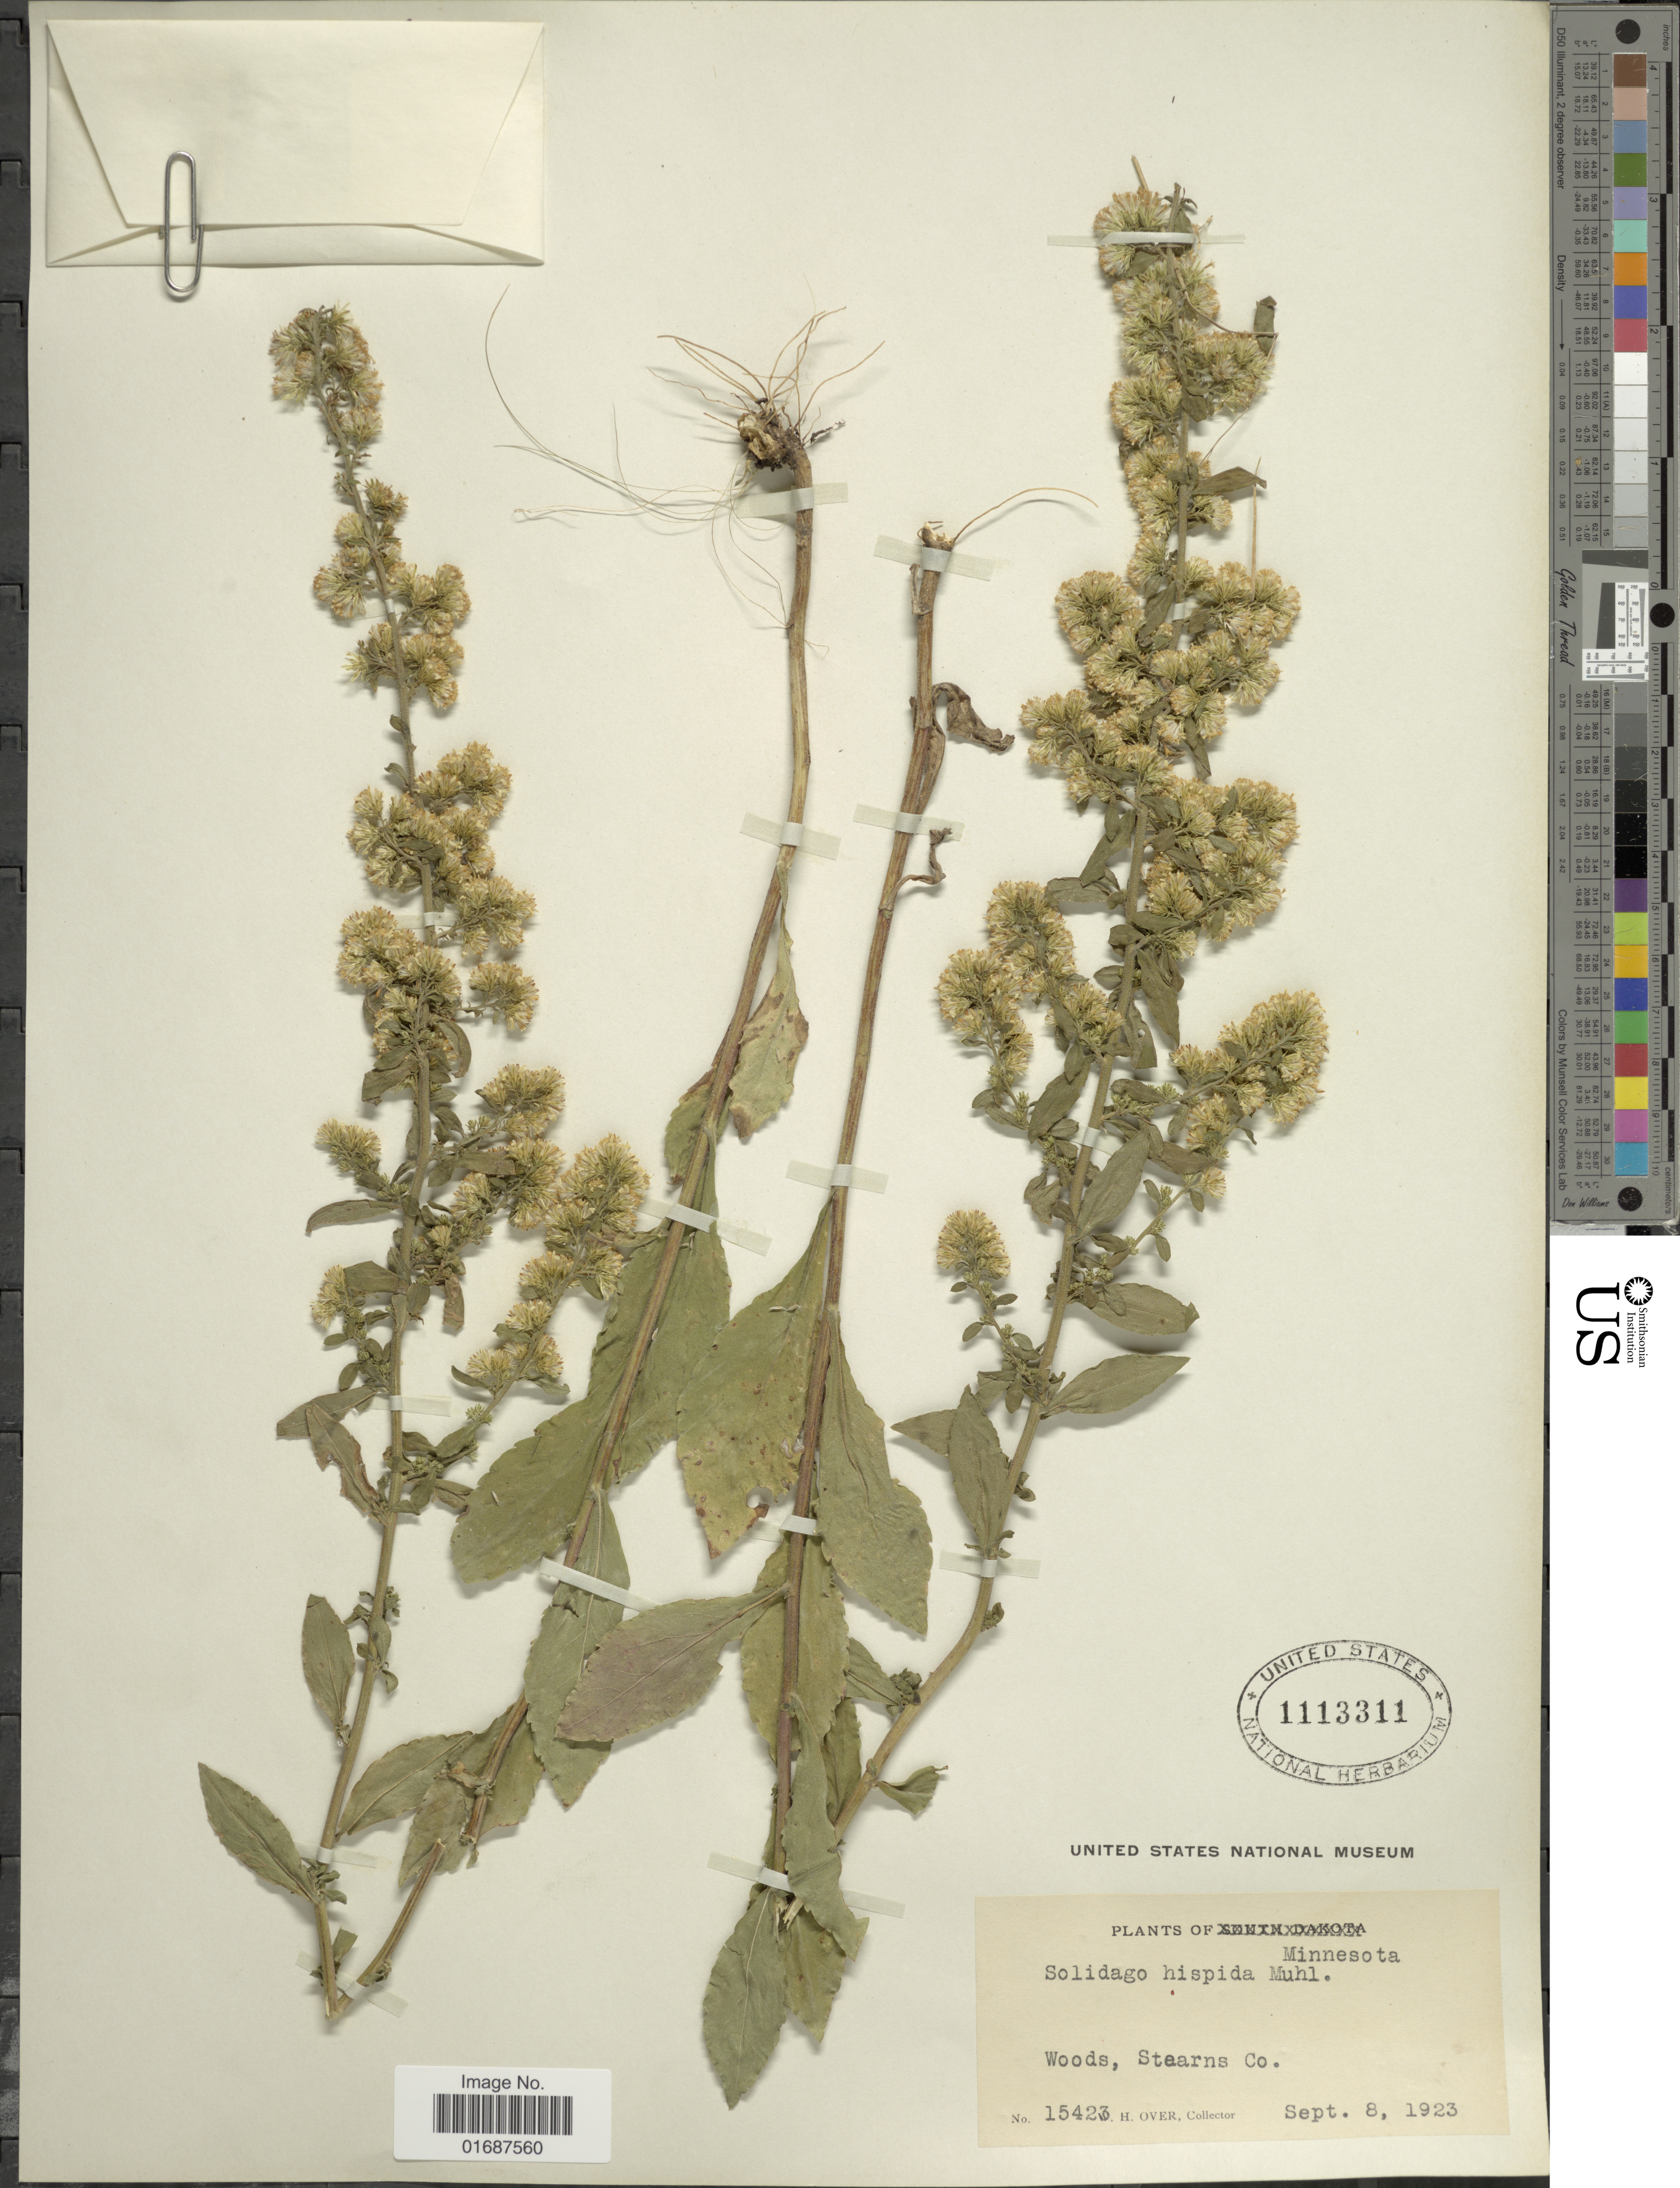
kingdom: Plantae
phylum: Tracheophyta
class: Magnoliopsida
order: Asterales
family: Asteraceae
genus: Solidago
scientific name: Solidago hispida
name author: Muhl. ex Willd.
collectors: H. Over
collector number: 15423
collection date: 1923-09-08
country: United States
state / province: Minnesota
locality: Stearns Co.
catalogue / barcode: US 1113311